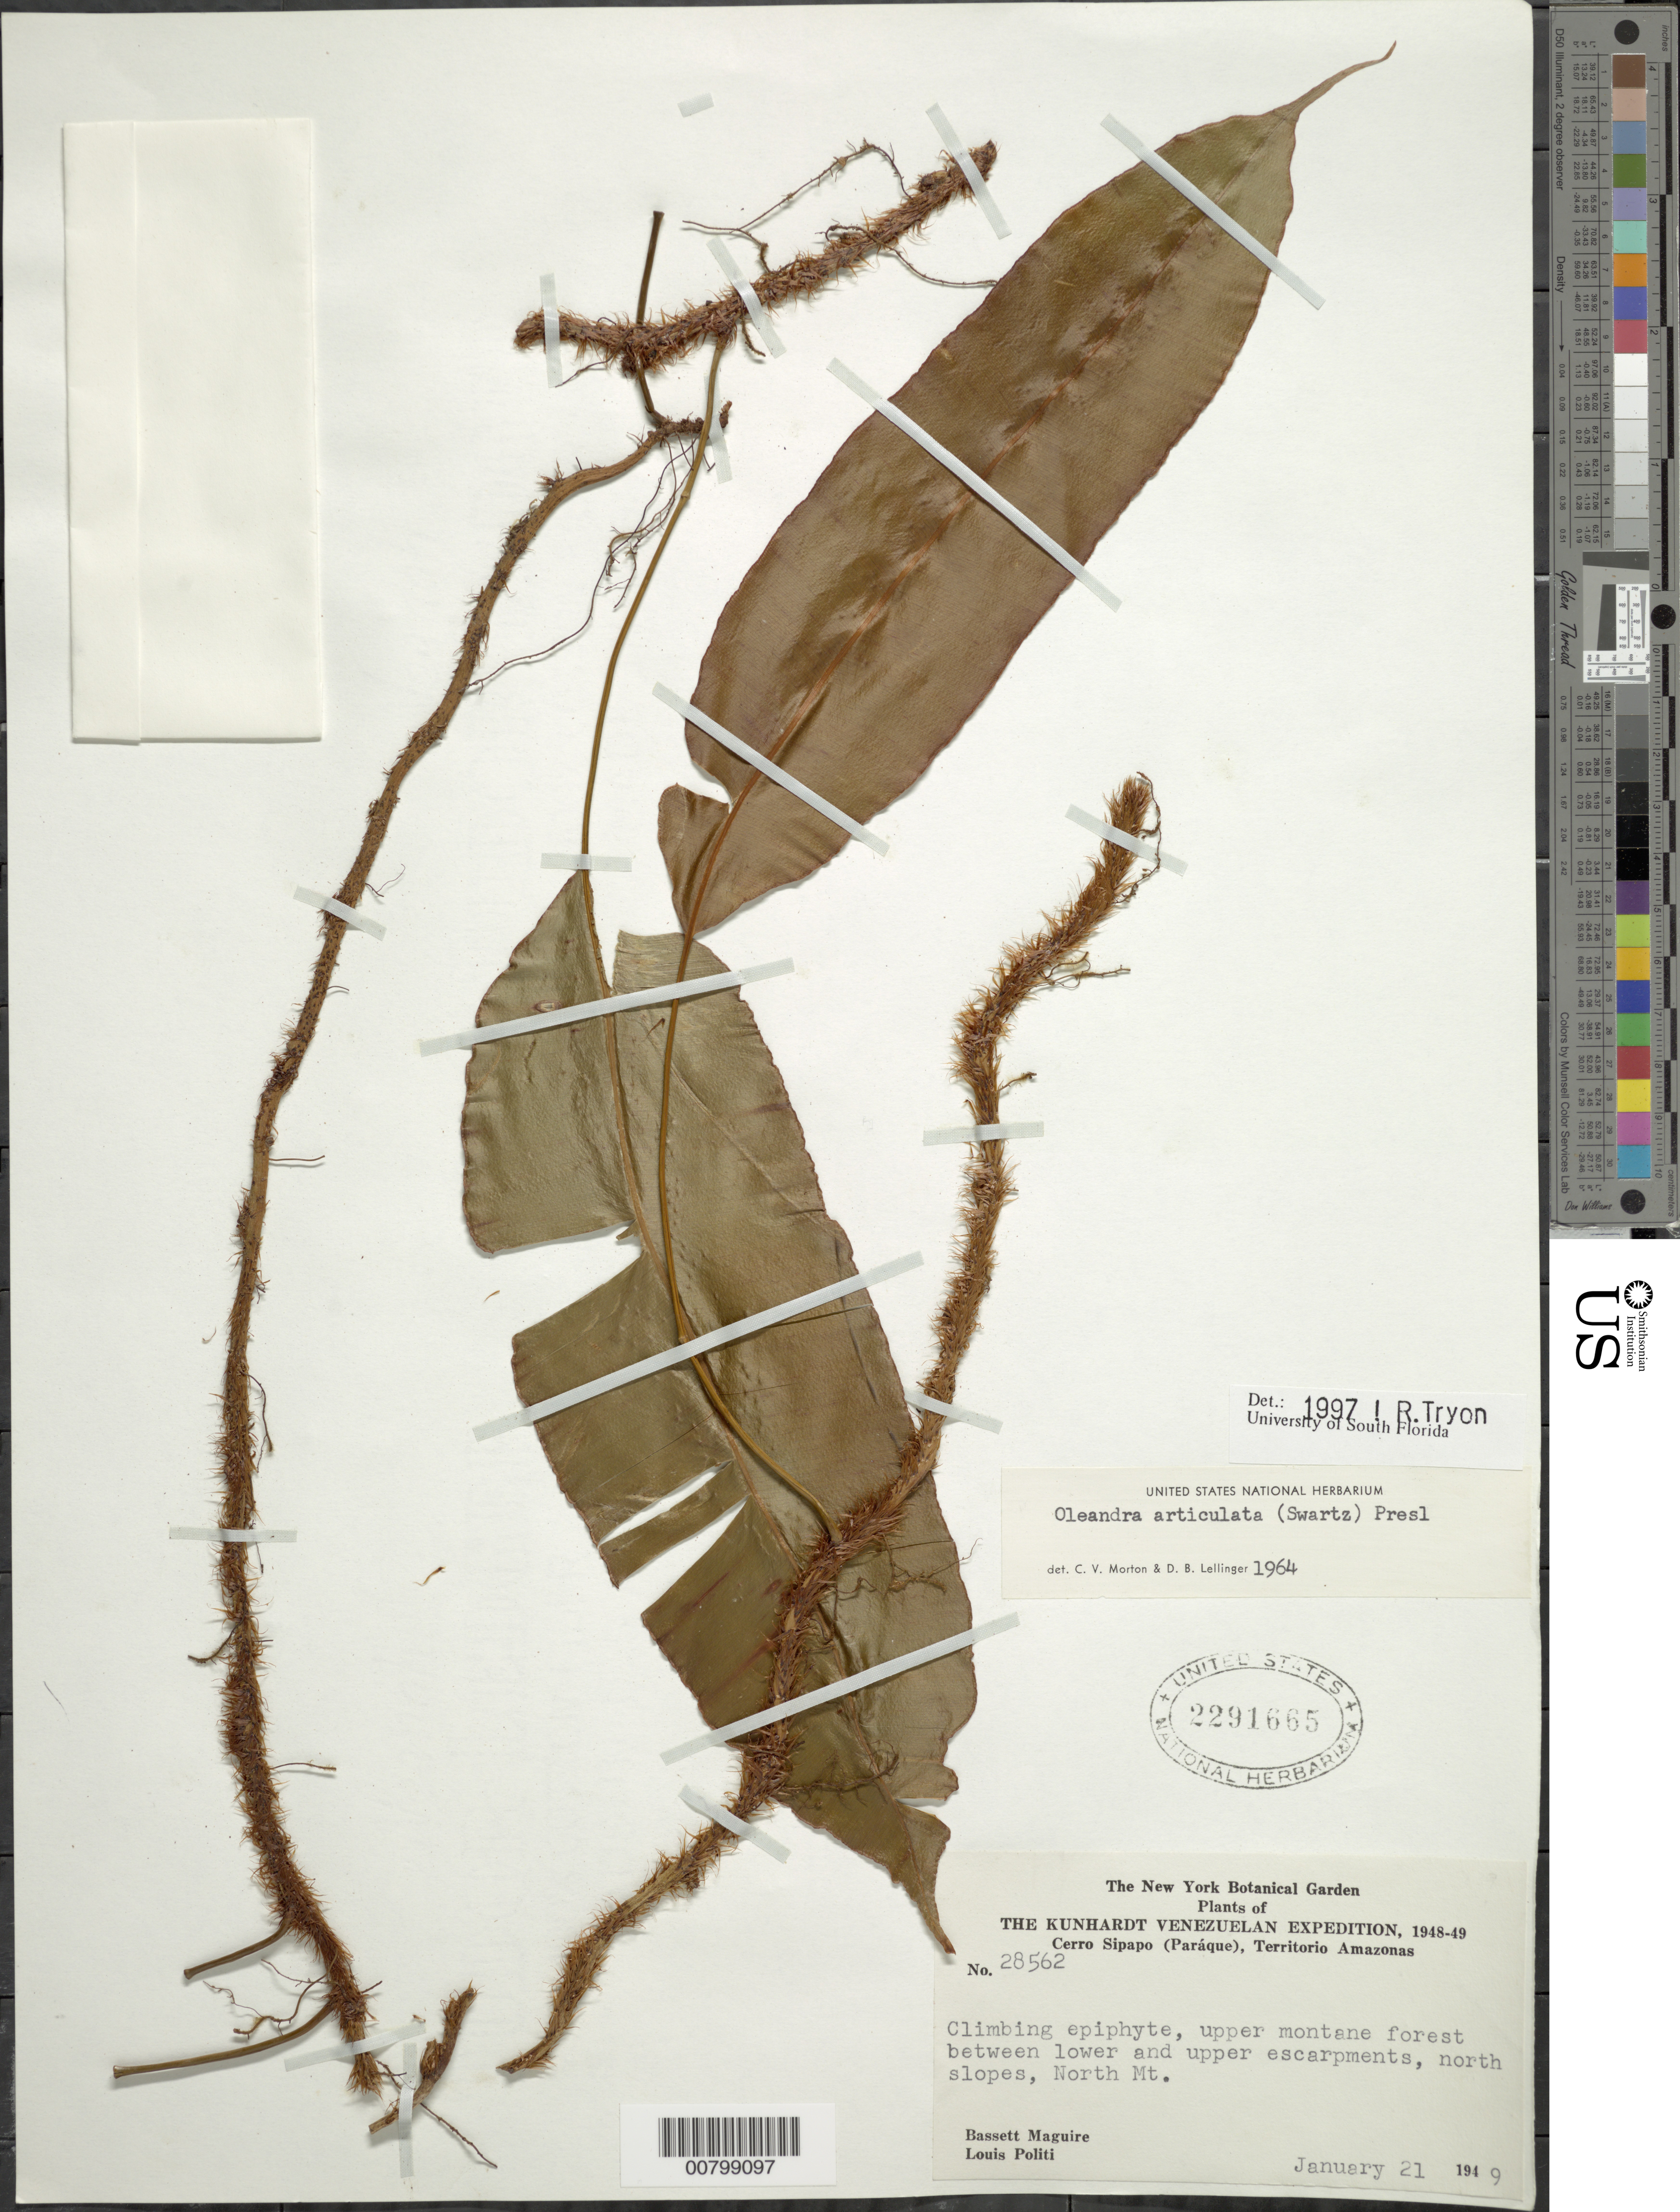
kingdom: Plantae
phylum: Tracheophyta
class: Polypodiopsida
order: Polypodiales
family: Oleandraceae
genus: Oleandra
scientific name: Oleandra articulata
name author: (Sw.) C. Presl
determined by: Tryon, Rolla M., Jr.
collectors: B. Maguire & L. Politi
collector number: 28562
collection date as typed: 21-Jan-49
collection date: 1949-01-21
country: Venezuela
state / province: Amazonas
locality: Cerro Sipapo (Paráque), North Mountain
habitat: Upper montane forest between lower and upper escarpments, N slopes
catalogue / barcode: US 2291665